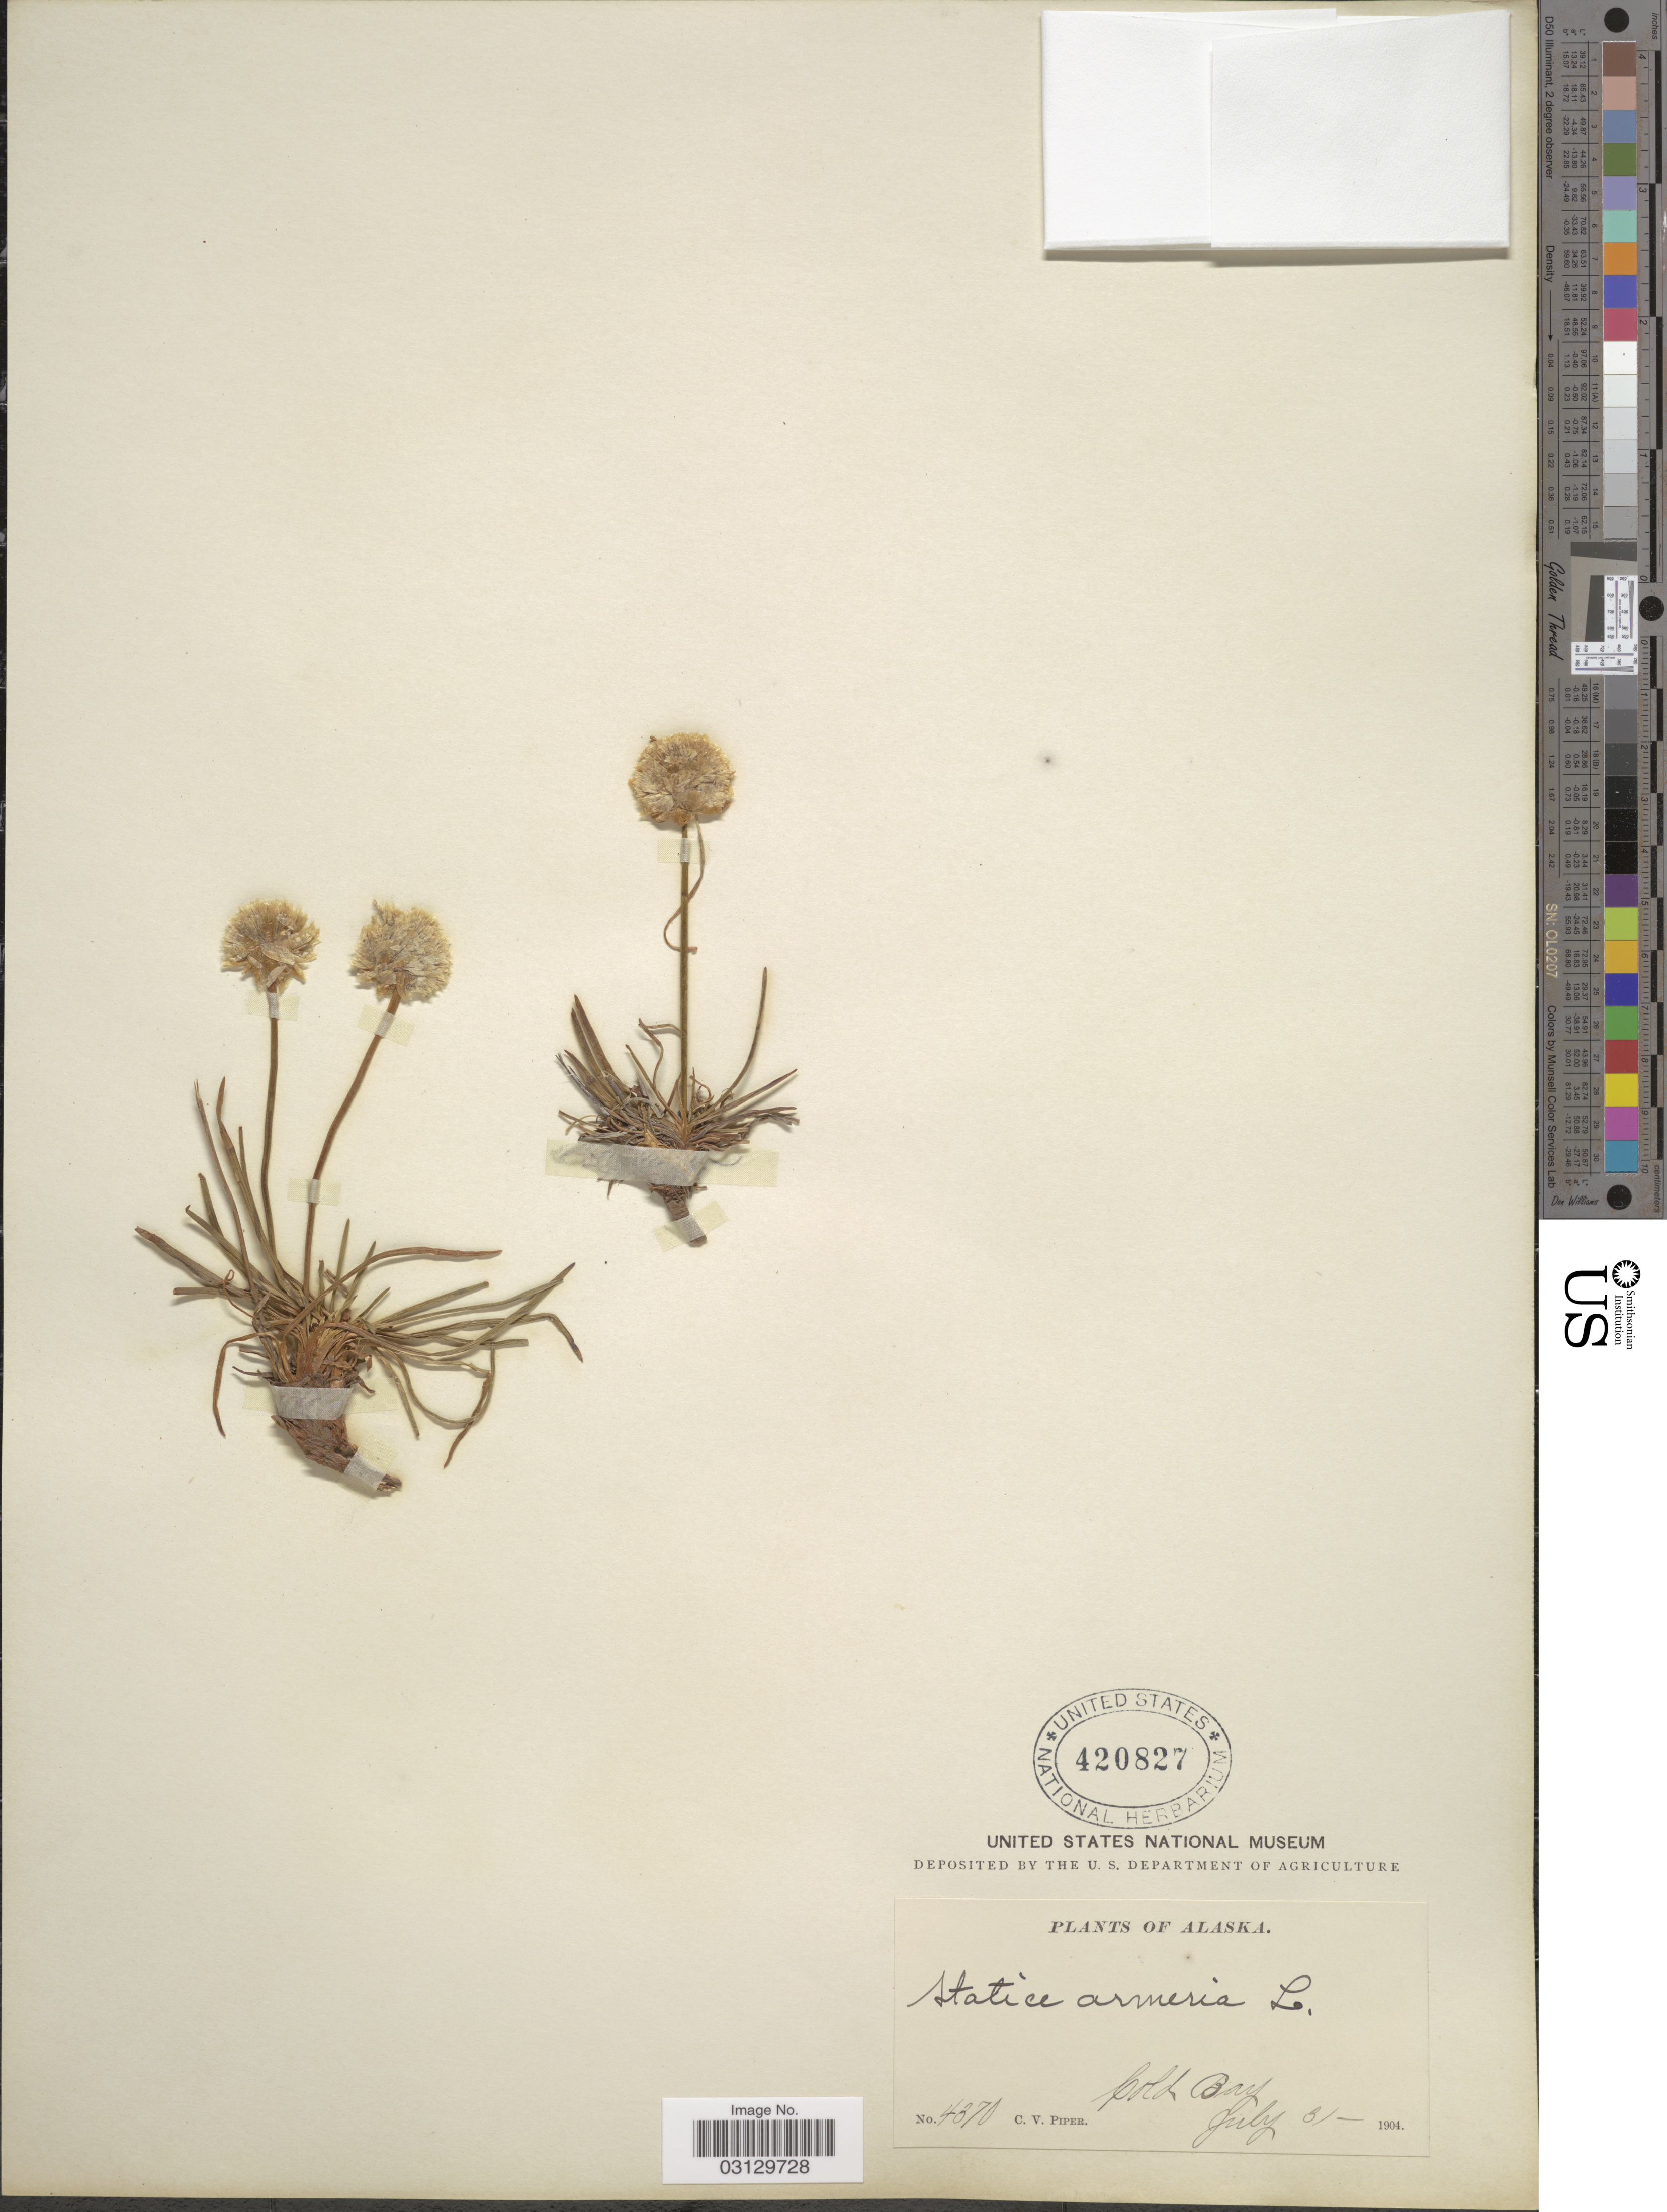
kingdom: Plantae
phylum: Tracheophyta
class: Magnoliopsida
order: Caryophyllales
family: Plumbaginaceae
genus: Armeria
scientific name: Armeria maritima subsp. sibirica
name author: (Turcz. ex Boiss.) Nyman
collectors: C. V. Piper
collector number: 4370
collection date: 1904-07-31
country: United States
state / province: Alaska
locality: Cold Bay.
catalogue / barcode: US 420827